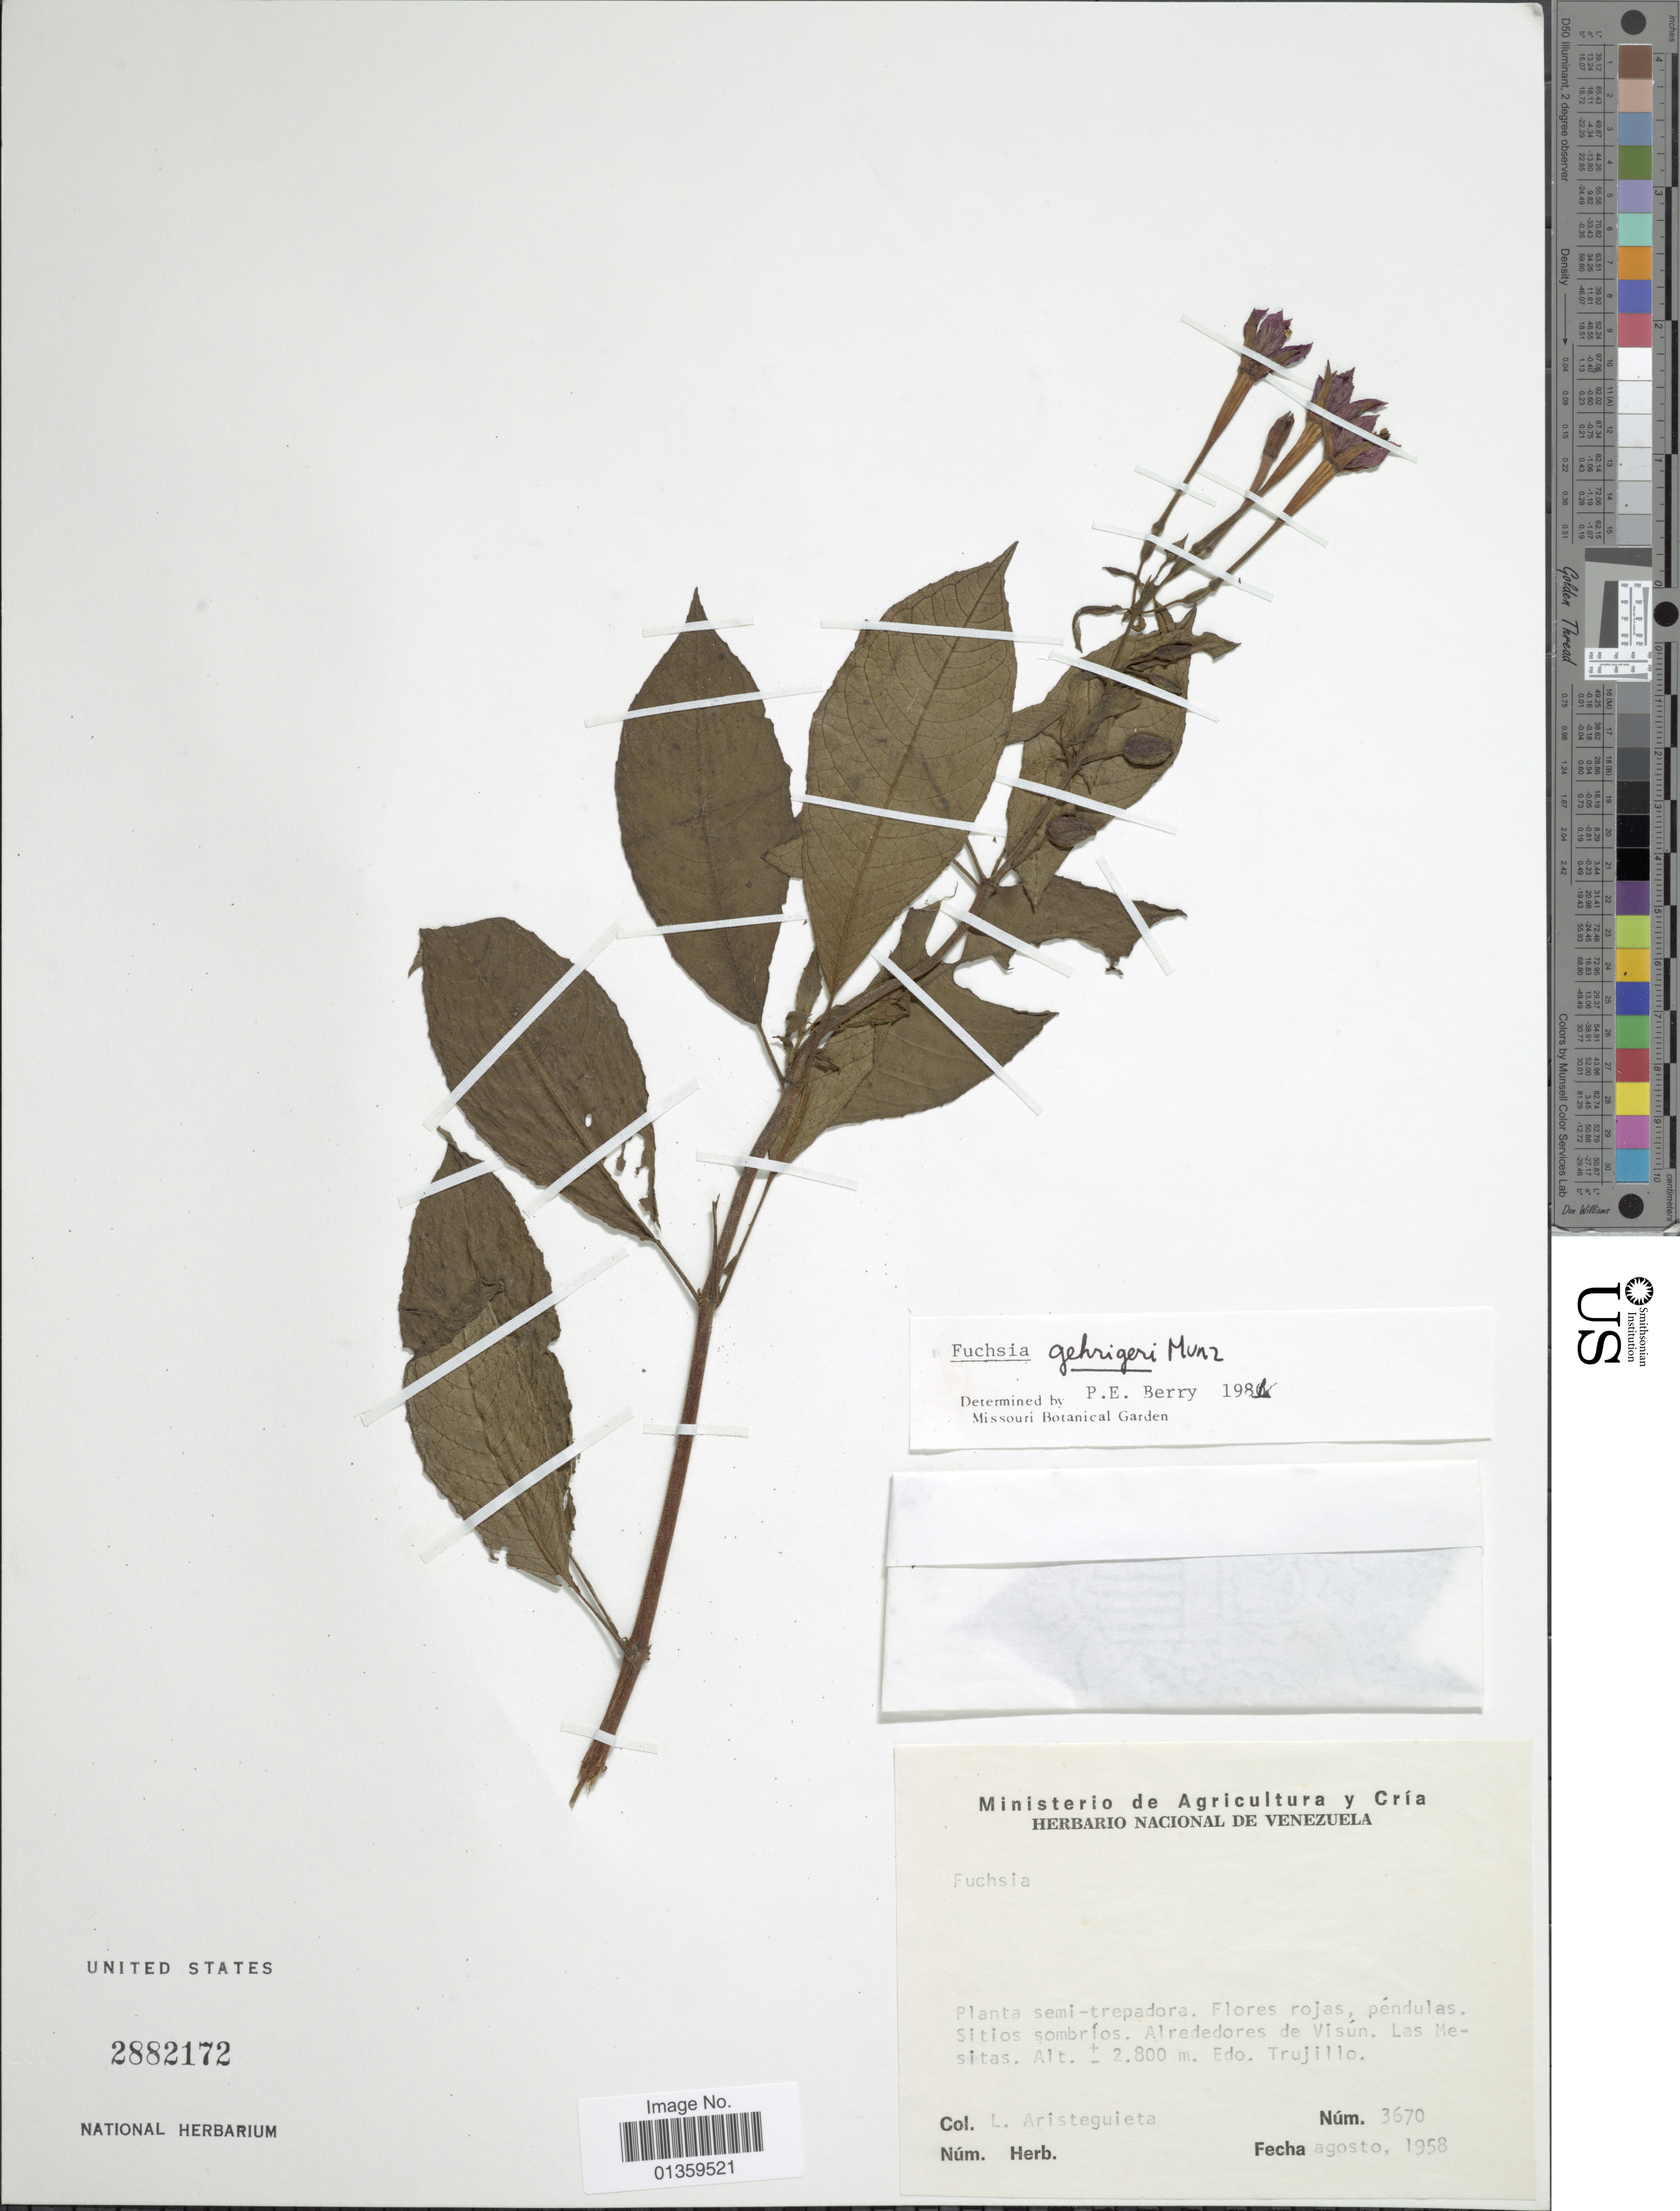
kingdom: Plantae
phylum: Tracheophyta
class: Magnoliopsida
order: Myrtales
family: Onagraceae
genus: Fuchsia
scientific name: Fuchsia gehrigeri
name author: Munz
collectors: L. Aristeguieta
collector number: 3670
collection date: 1958-08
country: Venezuela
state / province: Trujillo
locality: Sitios sombríos. Alrededores de Visún. Las Mesitas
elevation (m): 2800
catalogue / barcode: US 2882172